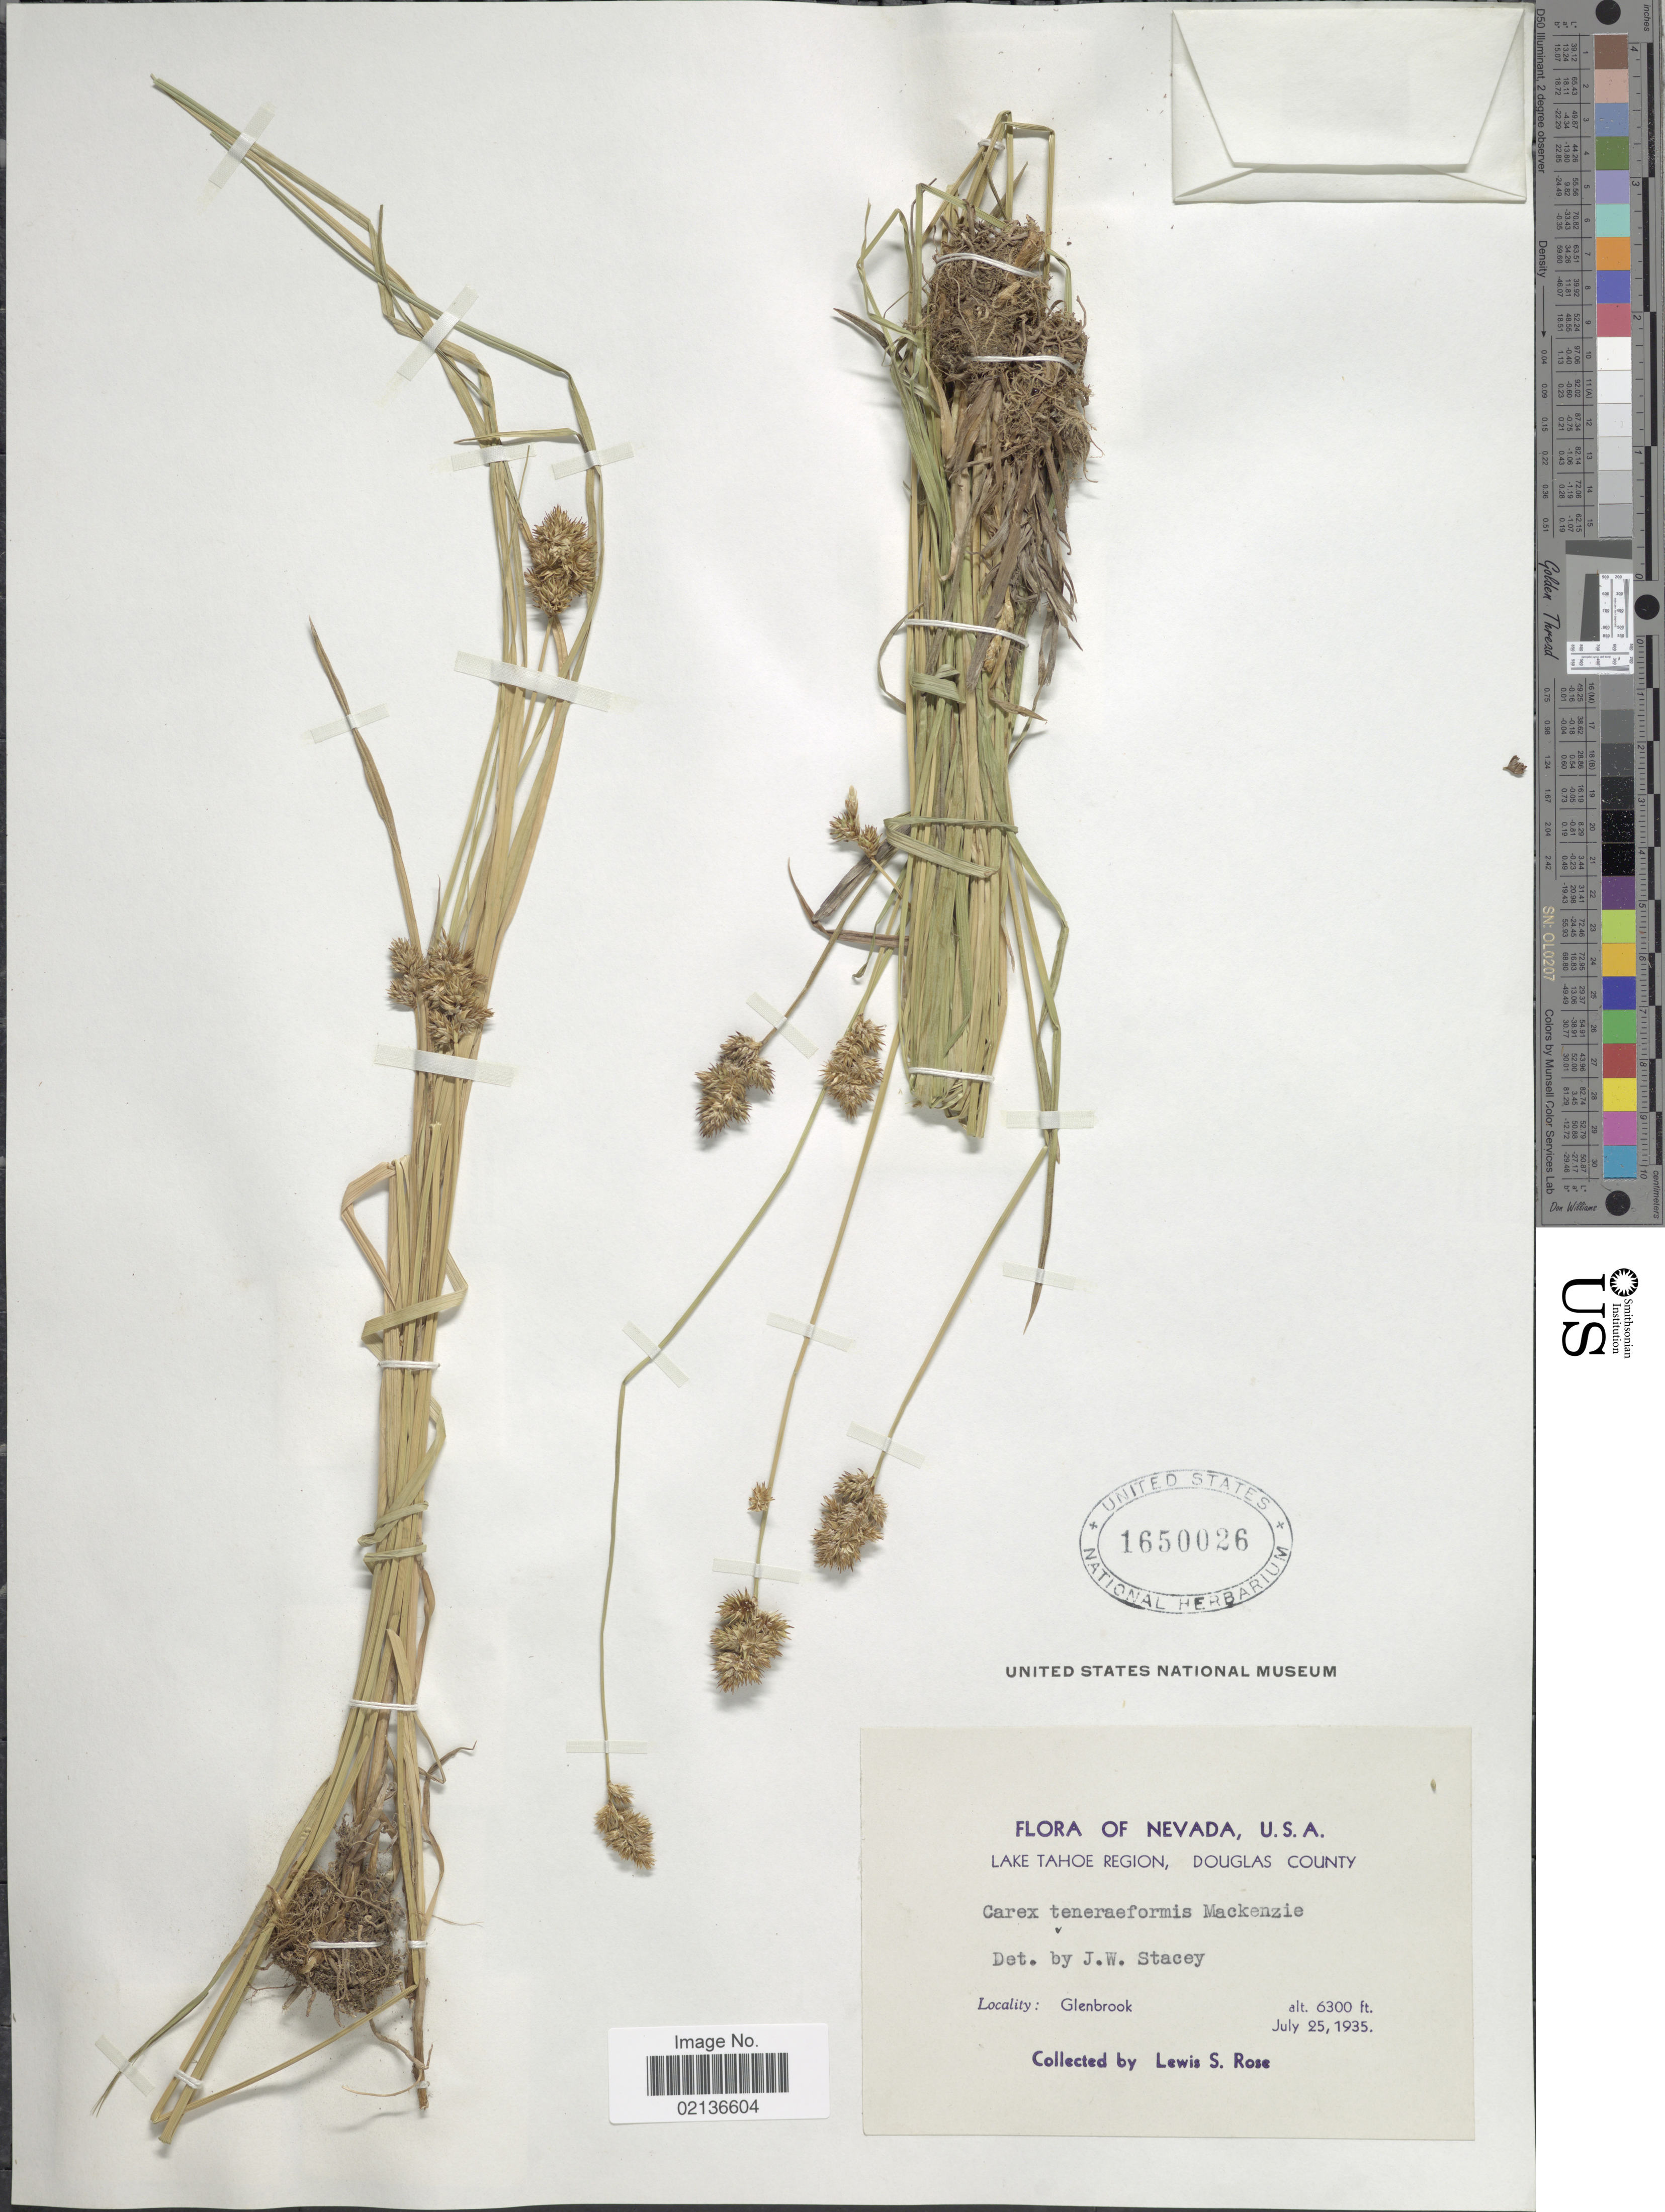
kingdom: Plantae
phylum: Tracheophyta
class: Liliopsida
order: Poales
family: Cyperaceae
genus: Carex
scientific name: Carex subfusca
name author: W. Boott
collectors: L. S. Rose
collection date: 1935-07-25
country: United States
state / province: Nevada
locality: Lake Tahoe Region, Douglas County, Glenbrook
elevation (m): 1920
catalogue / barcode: US 1650026